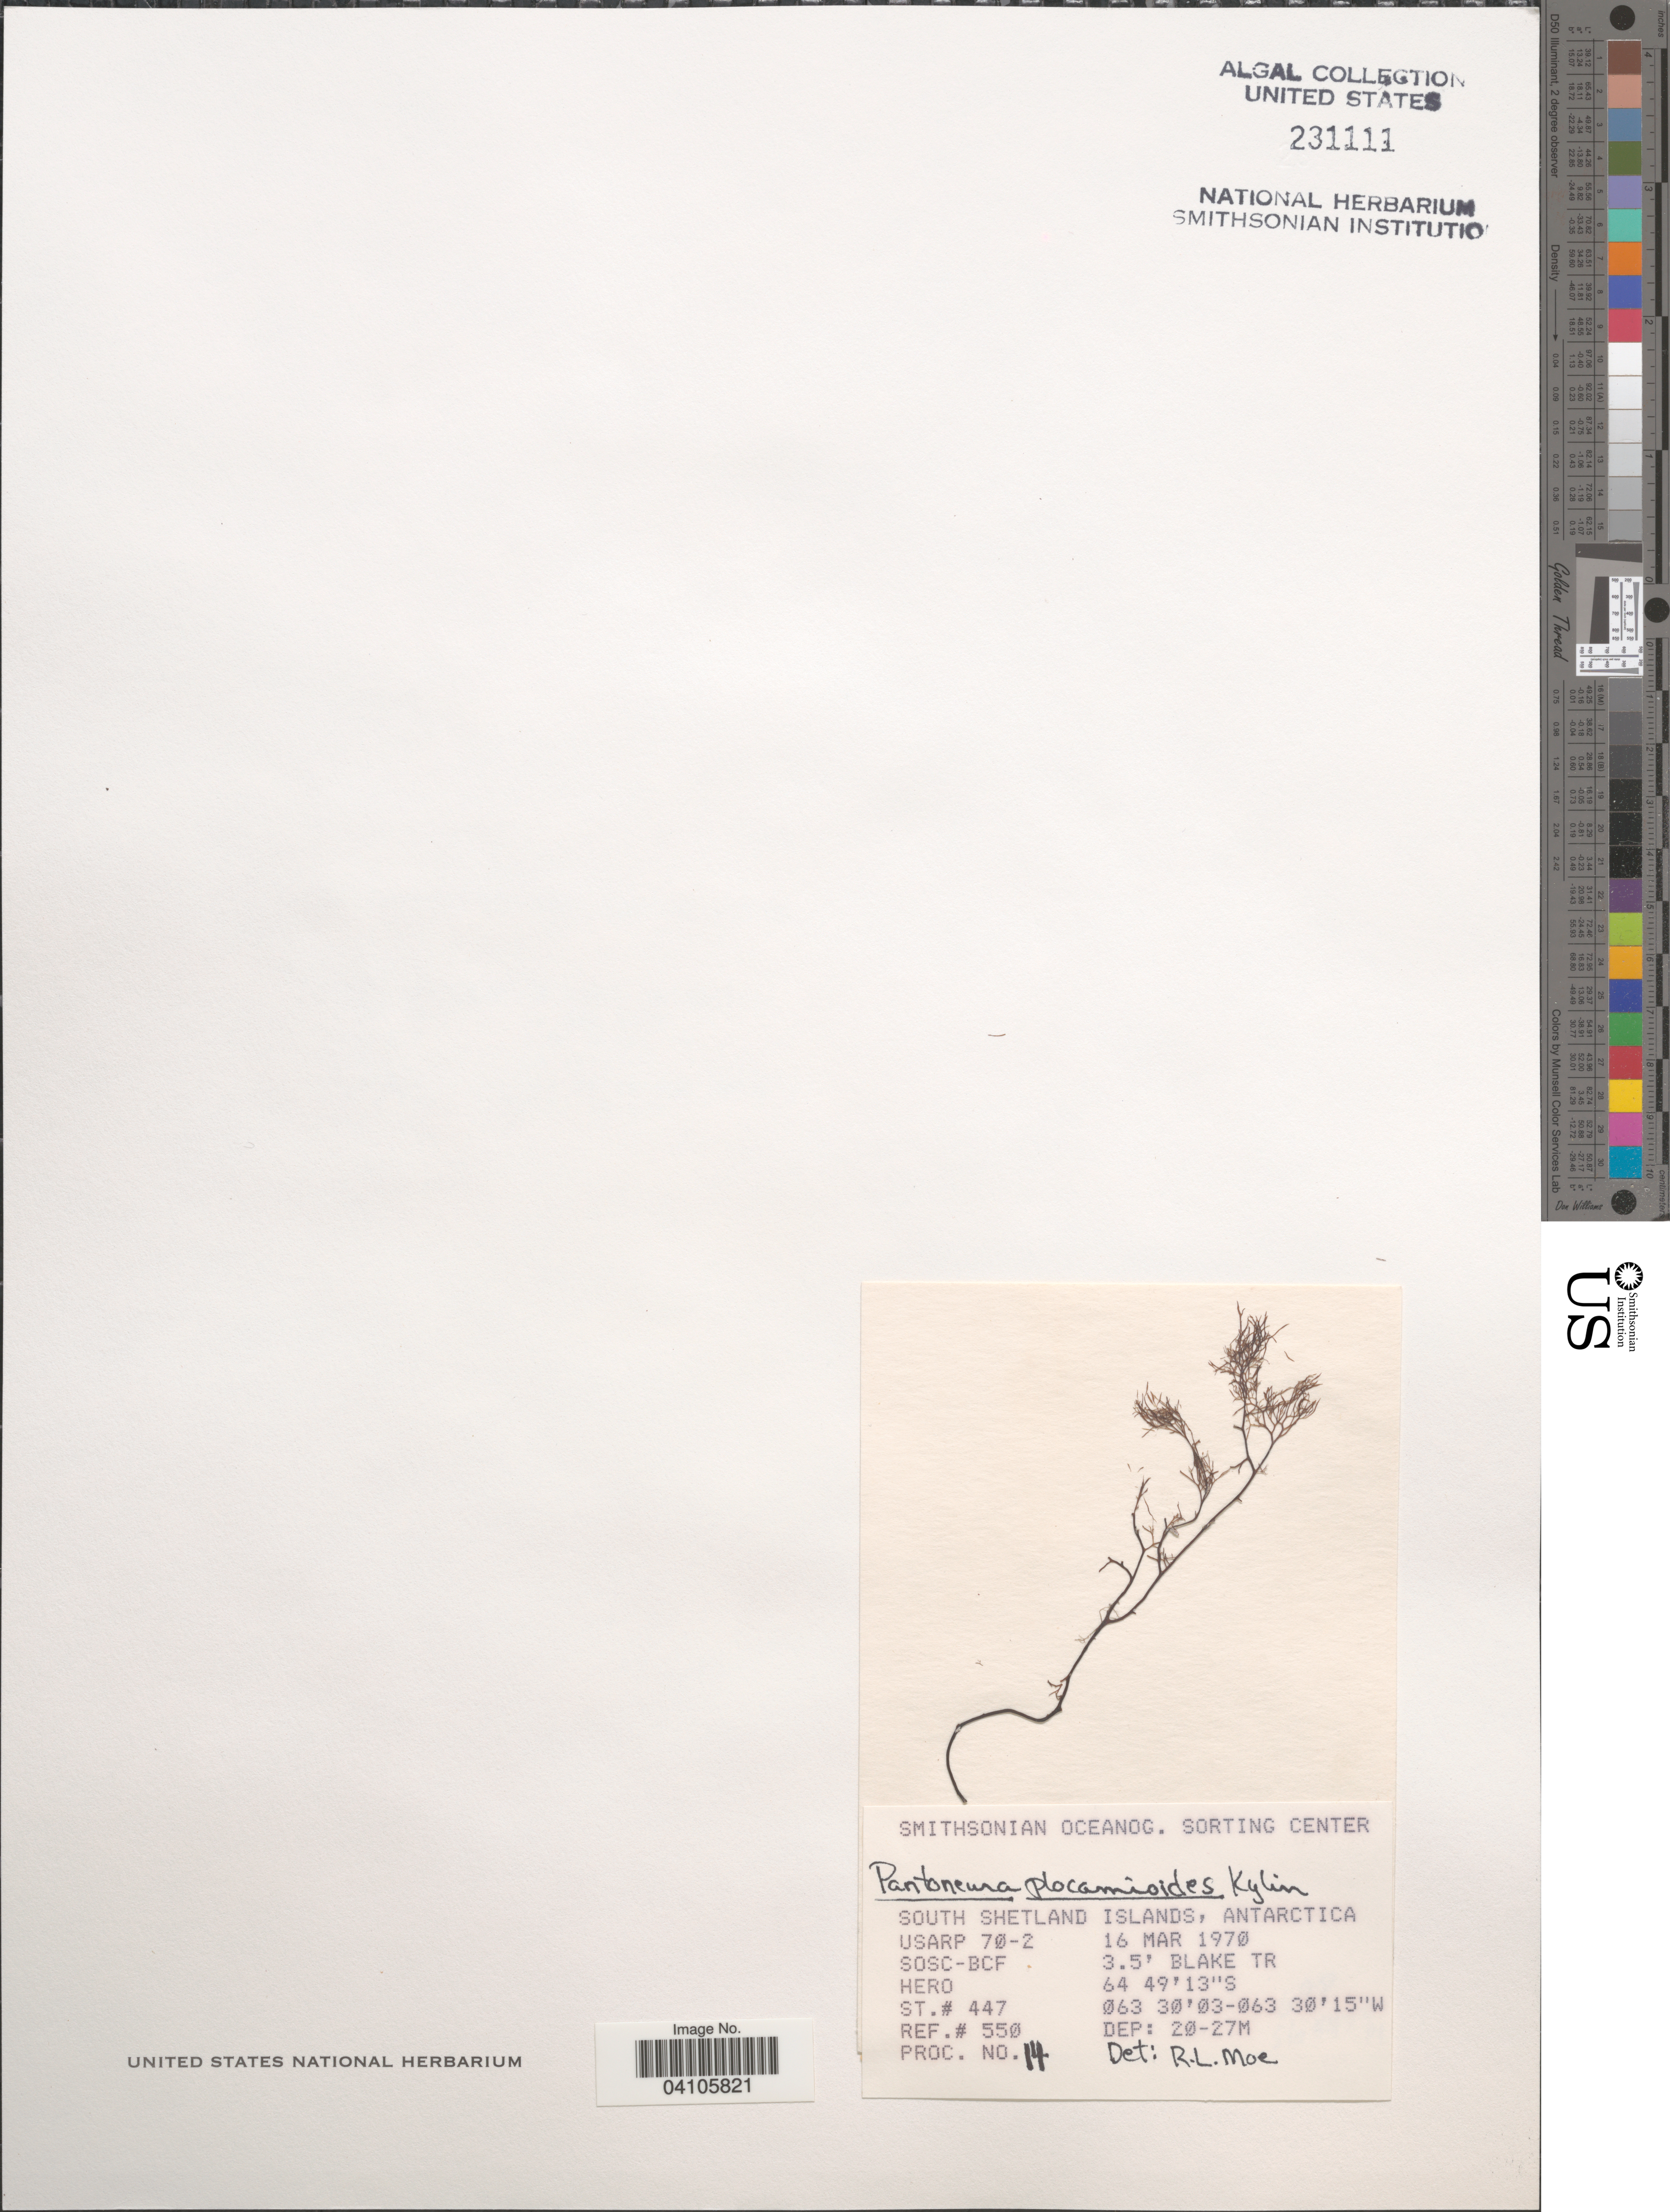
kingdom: Plantae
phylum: Rhodophyta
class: Florideophyceae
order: Ceramiales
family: Delesseriaceae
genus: Pantoneura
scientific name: Pantoneura plocamioides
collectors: T. Blake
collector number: Proc. 14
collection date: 1970-03-16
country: Antarctica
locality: South Shetland Islands. USARP 70-2.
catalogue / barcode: US 231111